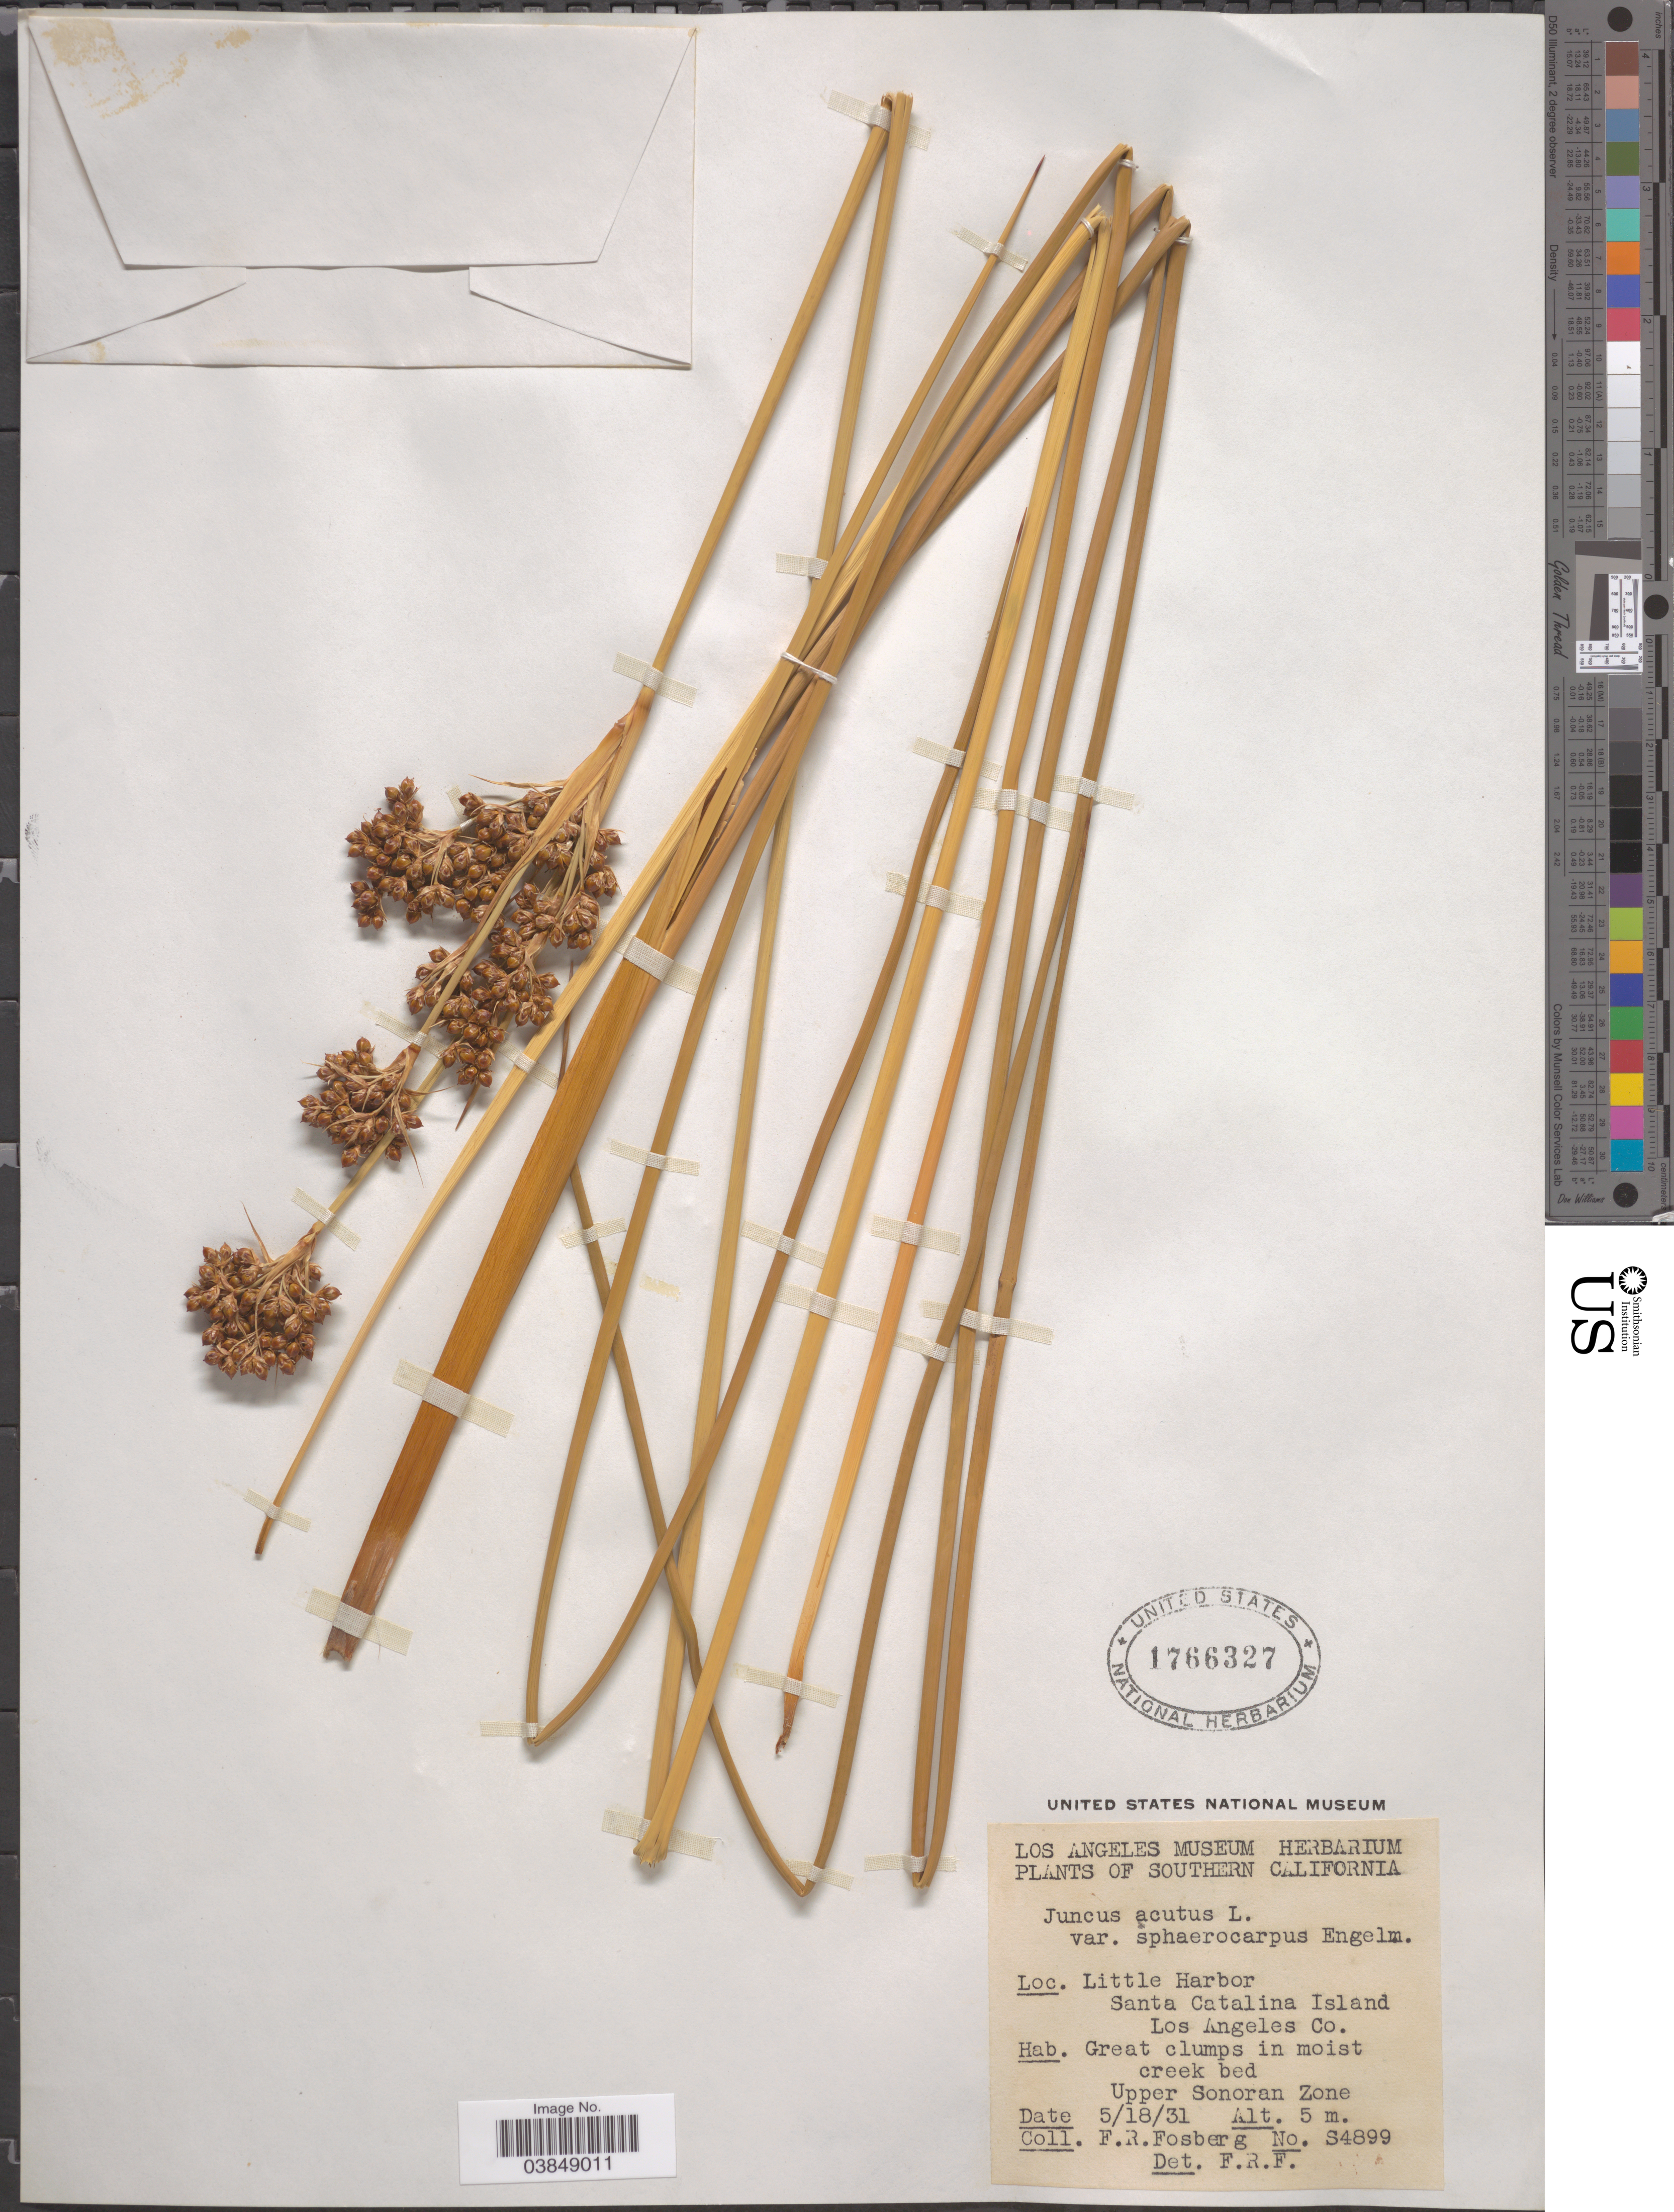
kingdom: Plantae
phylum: Tracheophyta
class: Liliopsida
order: Poales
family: Juncaceae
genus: Juncus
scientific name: Juncus acutus var. sphaerocarpus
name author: Engelm. in L.C. Wheeler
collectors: F. R. Fosberg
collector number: S4899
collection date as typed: Transcribed d/m/y: 18/5/31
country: United States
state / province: California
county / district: Los Angeles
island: Santa Catalina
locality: Southern California. Little Harbor. Santa Catalina Island. Lose Angeles Co. Upper Sonoran Zone.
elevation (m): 5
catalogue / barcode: US 1766327